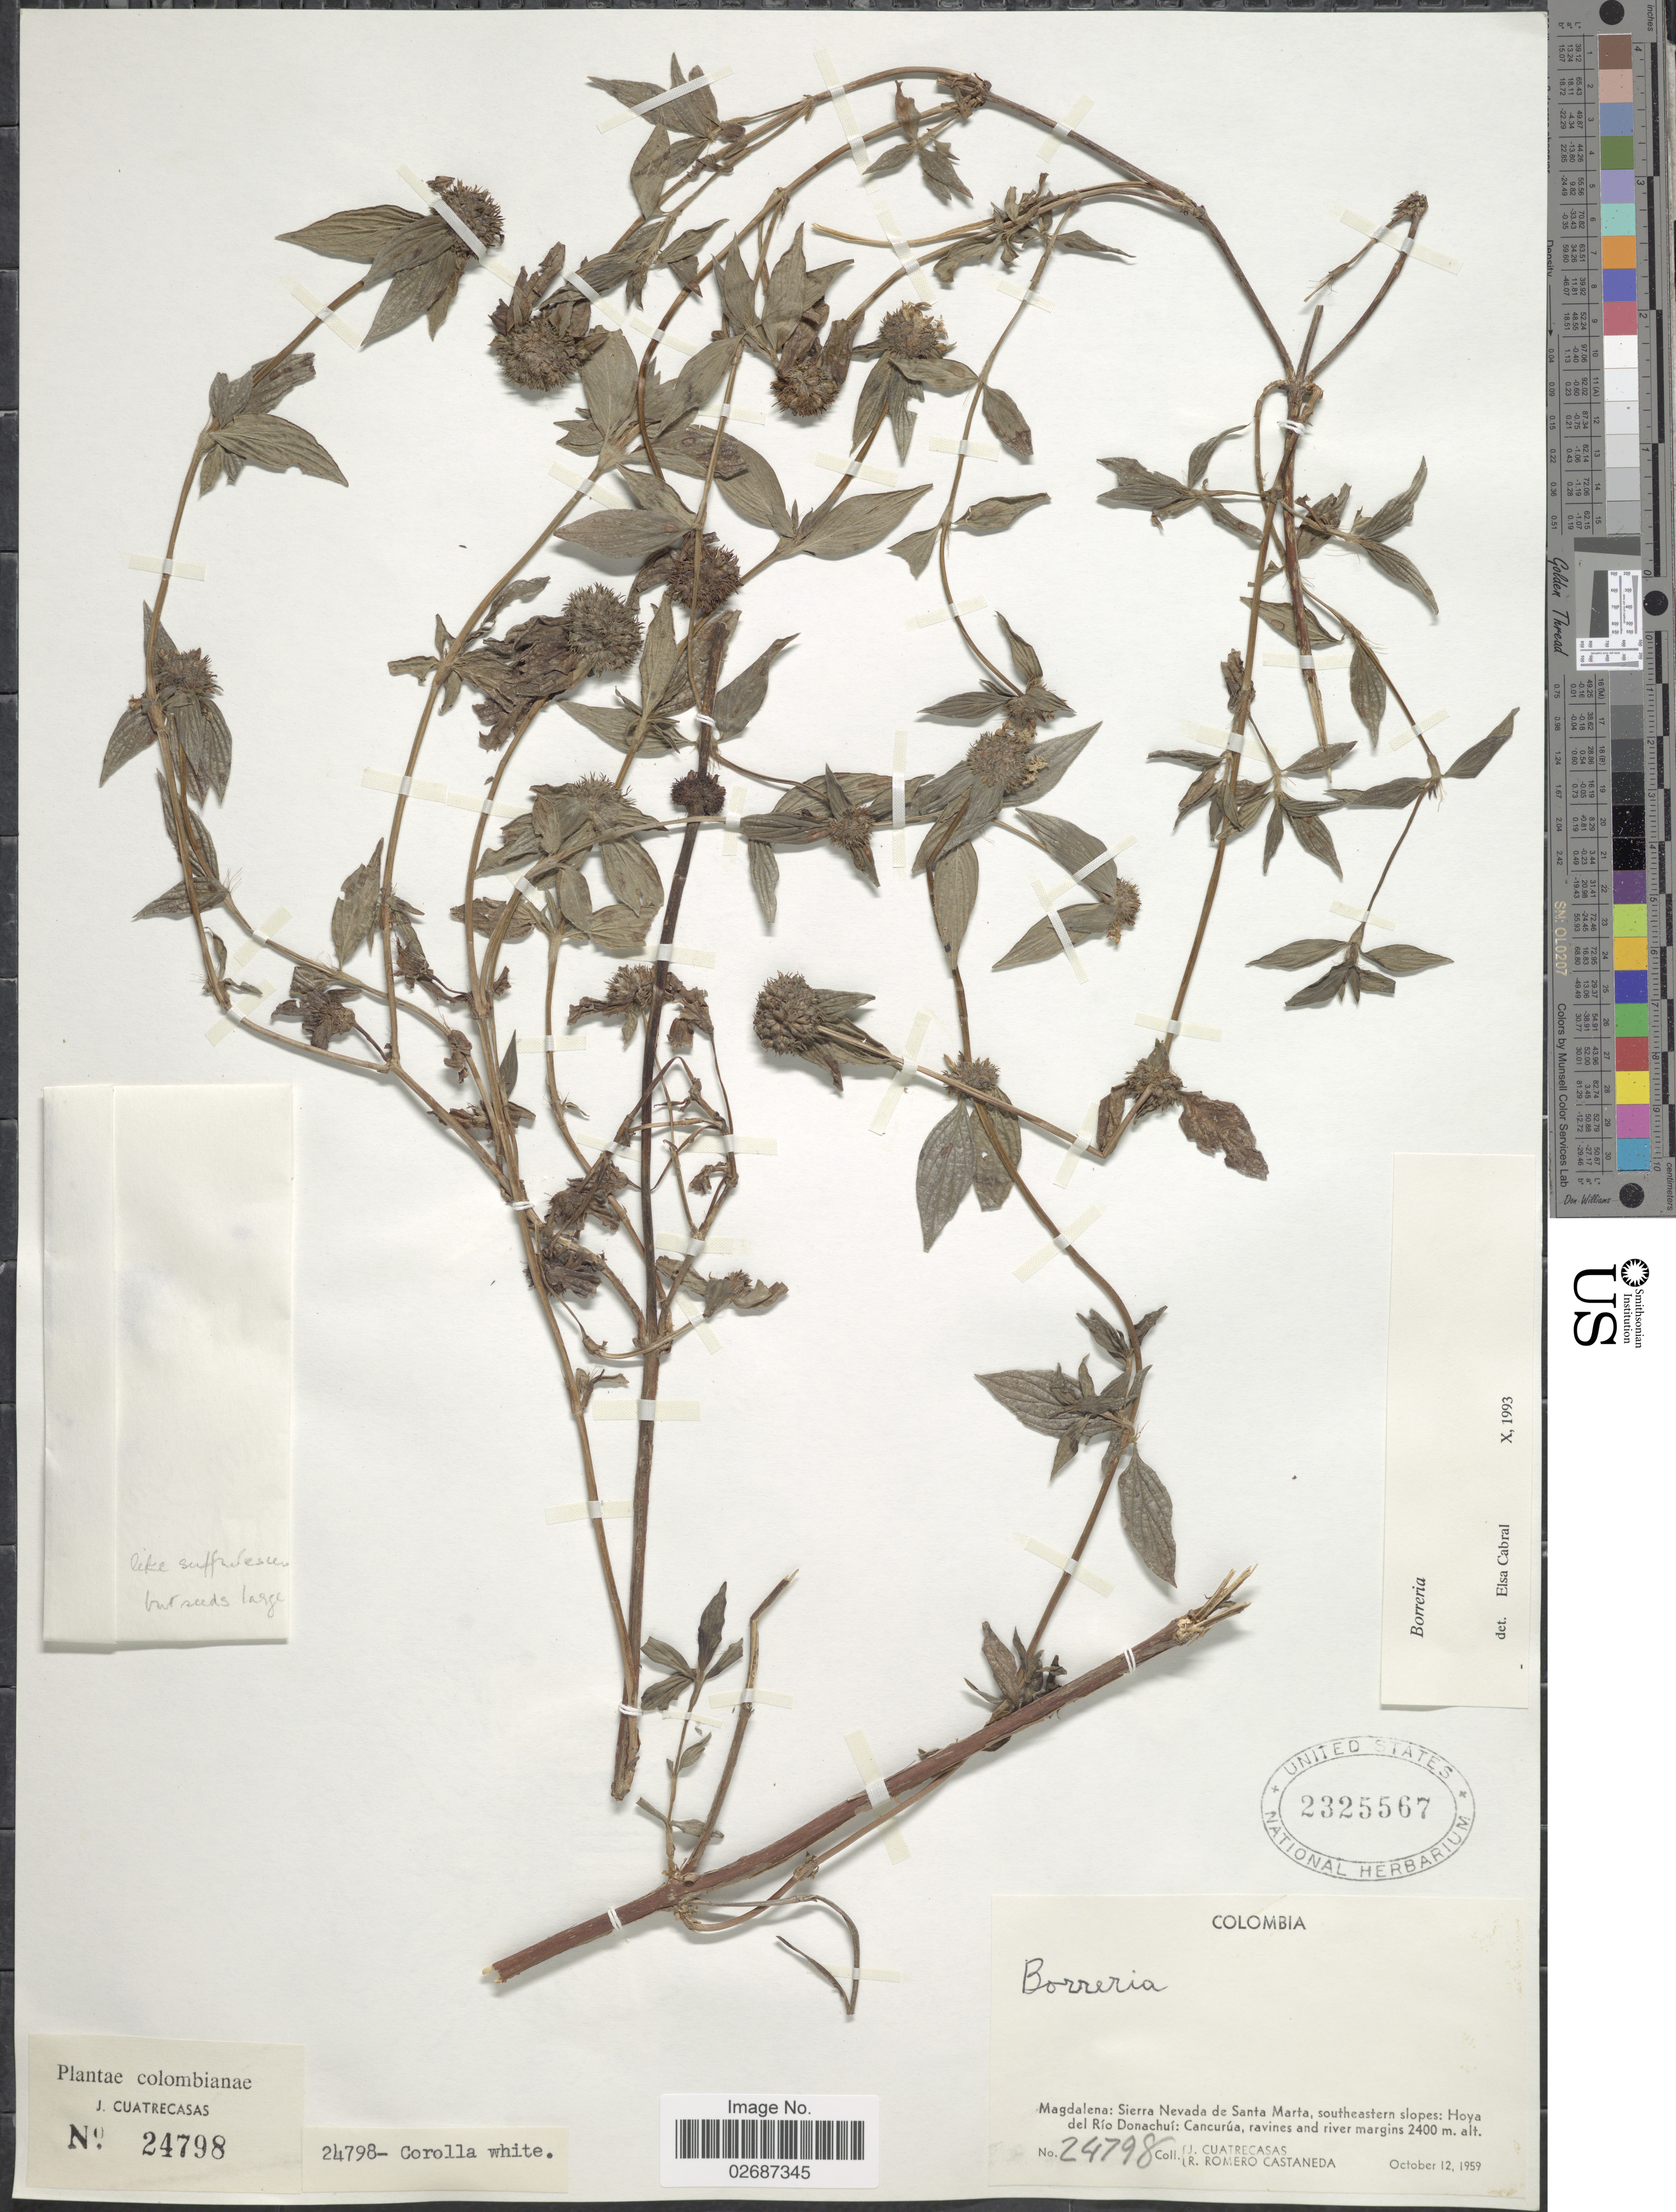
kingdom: Plantae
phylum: Tracheophyta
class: Magnoliopsida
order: Gentianales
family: Rubiaceae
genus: Borreria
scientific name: Borreria sp.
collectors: J. Cuatrecasas & R. Romero Castañeda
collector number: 24798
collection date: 1959-10-12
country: Colombia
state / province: Magdalena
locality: Sierra Nevada de Santa Marta, southeastern slopes: Hoya del Rio Donachui: Cancurua, ravines and river margins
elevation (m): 2400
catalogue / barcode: US 2325567